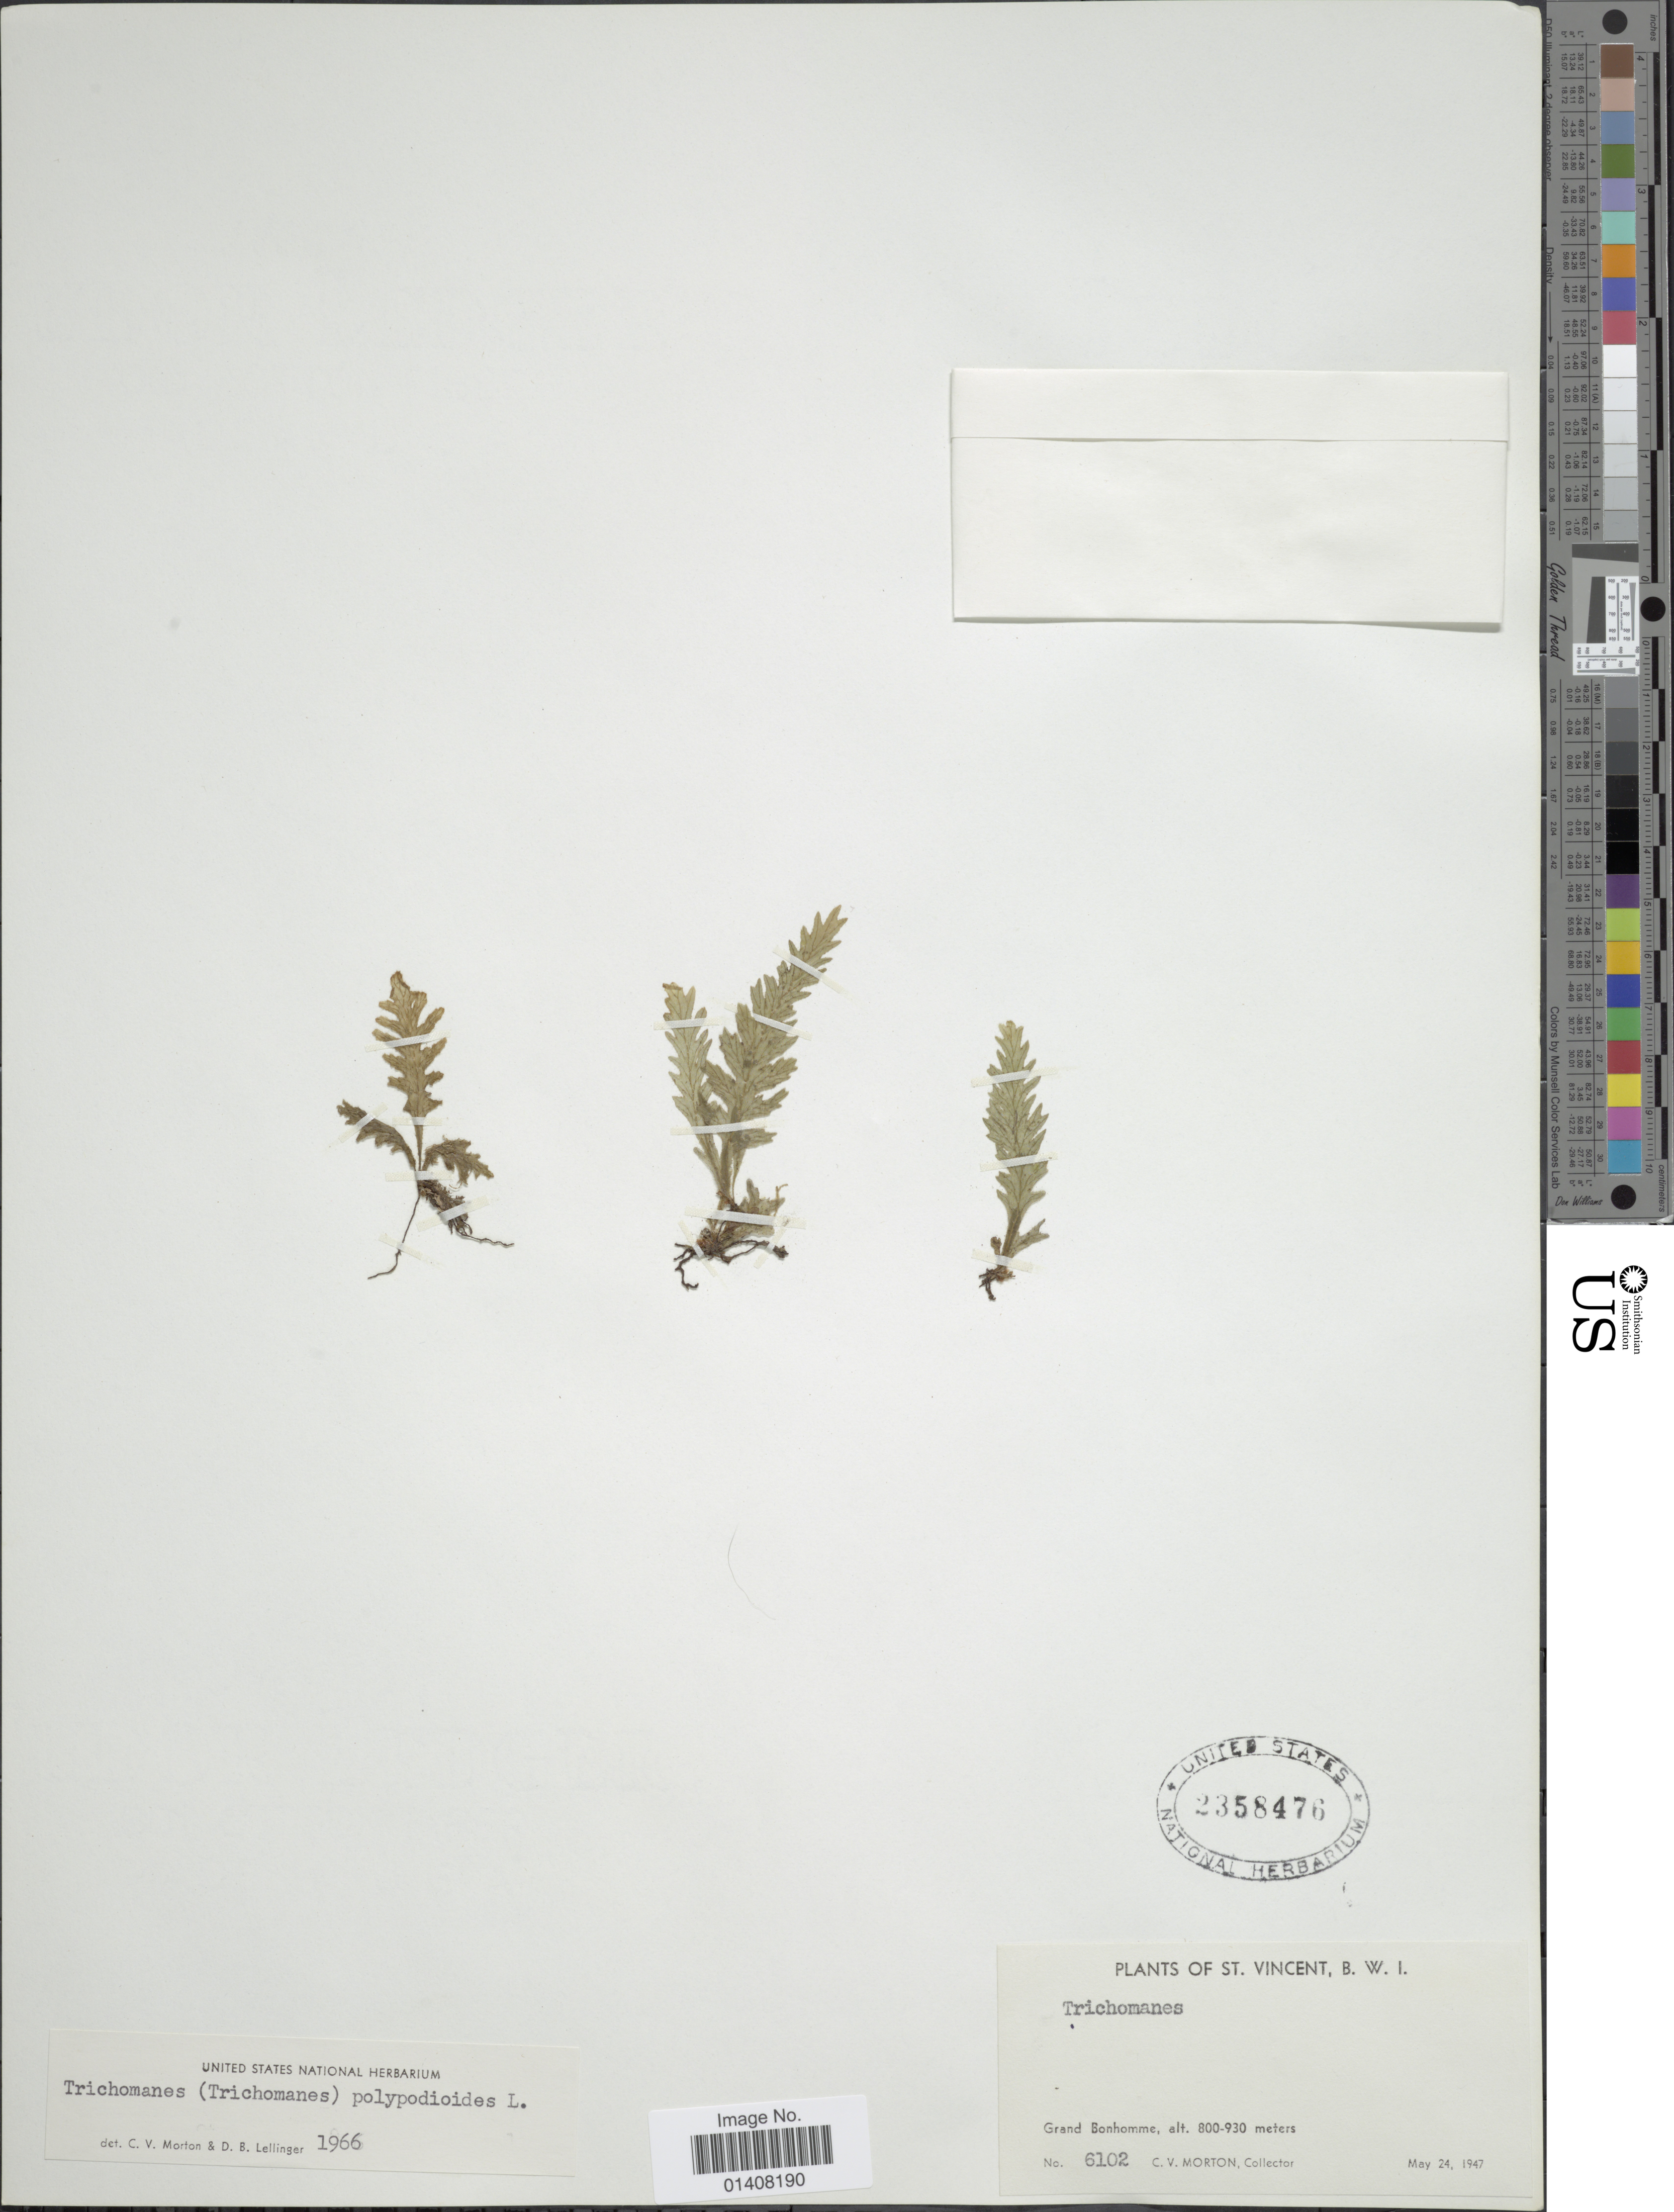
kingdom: Plantae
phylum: Tracheophyta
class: Polypodiopsida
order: Hymenophyllales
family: Hymenophyllaceae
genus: Trichomanes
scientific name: Trichomanes polypodioides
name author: L.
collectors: C. V. Morton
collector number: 6102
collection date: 1947-05-24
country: St. Vincent - Grenadines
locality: St. Vincent, B.W.I., Grand Bonhomme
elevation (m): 800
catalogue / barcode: US 2358476